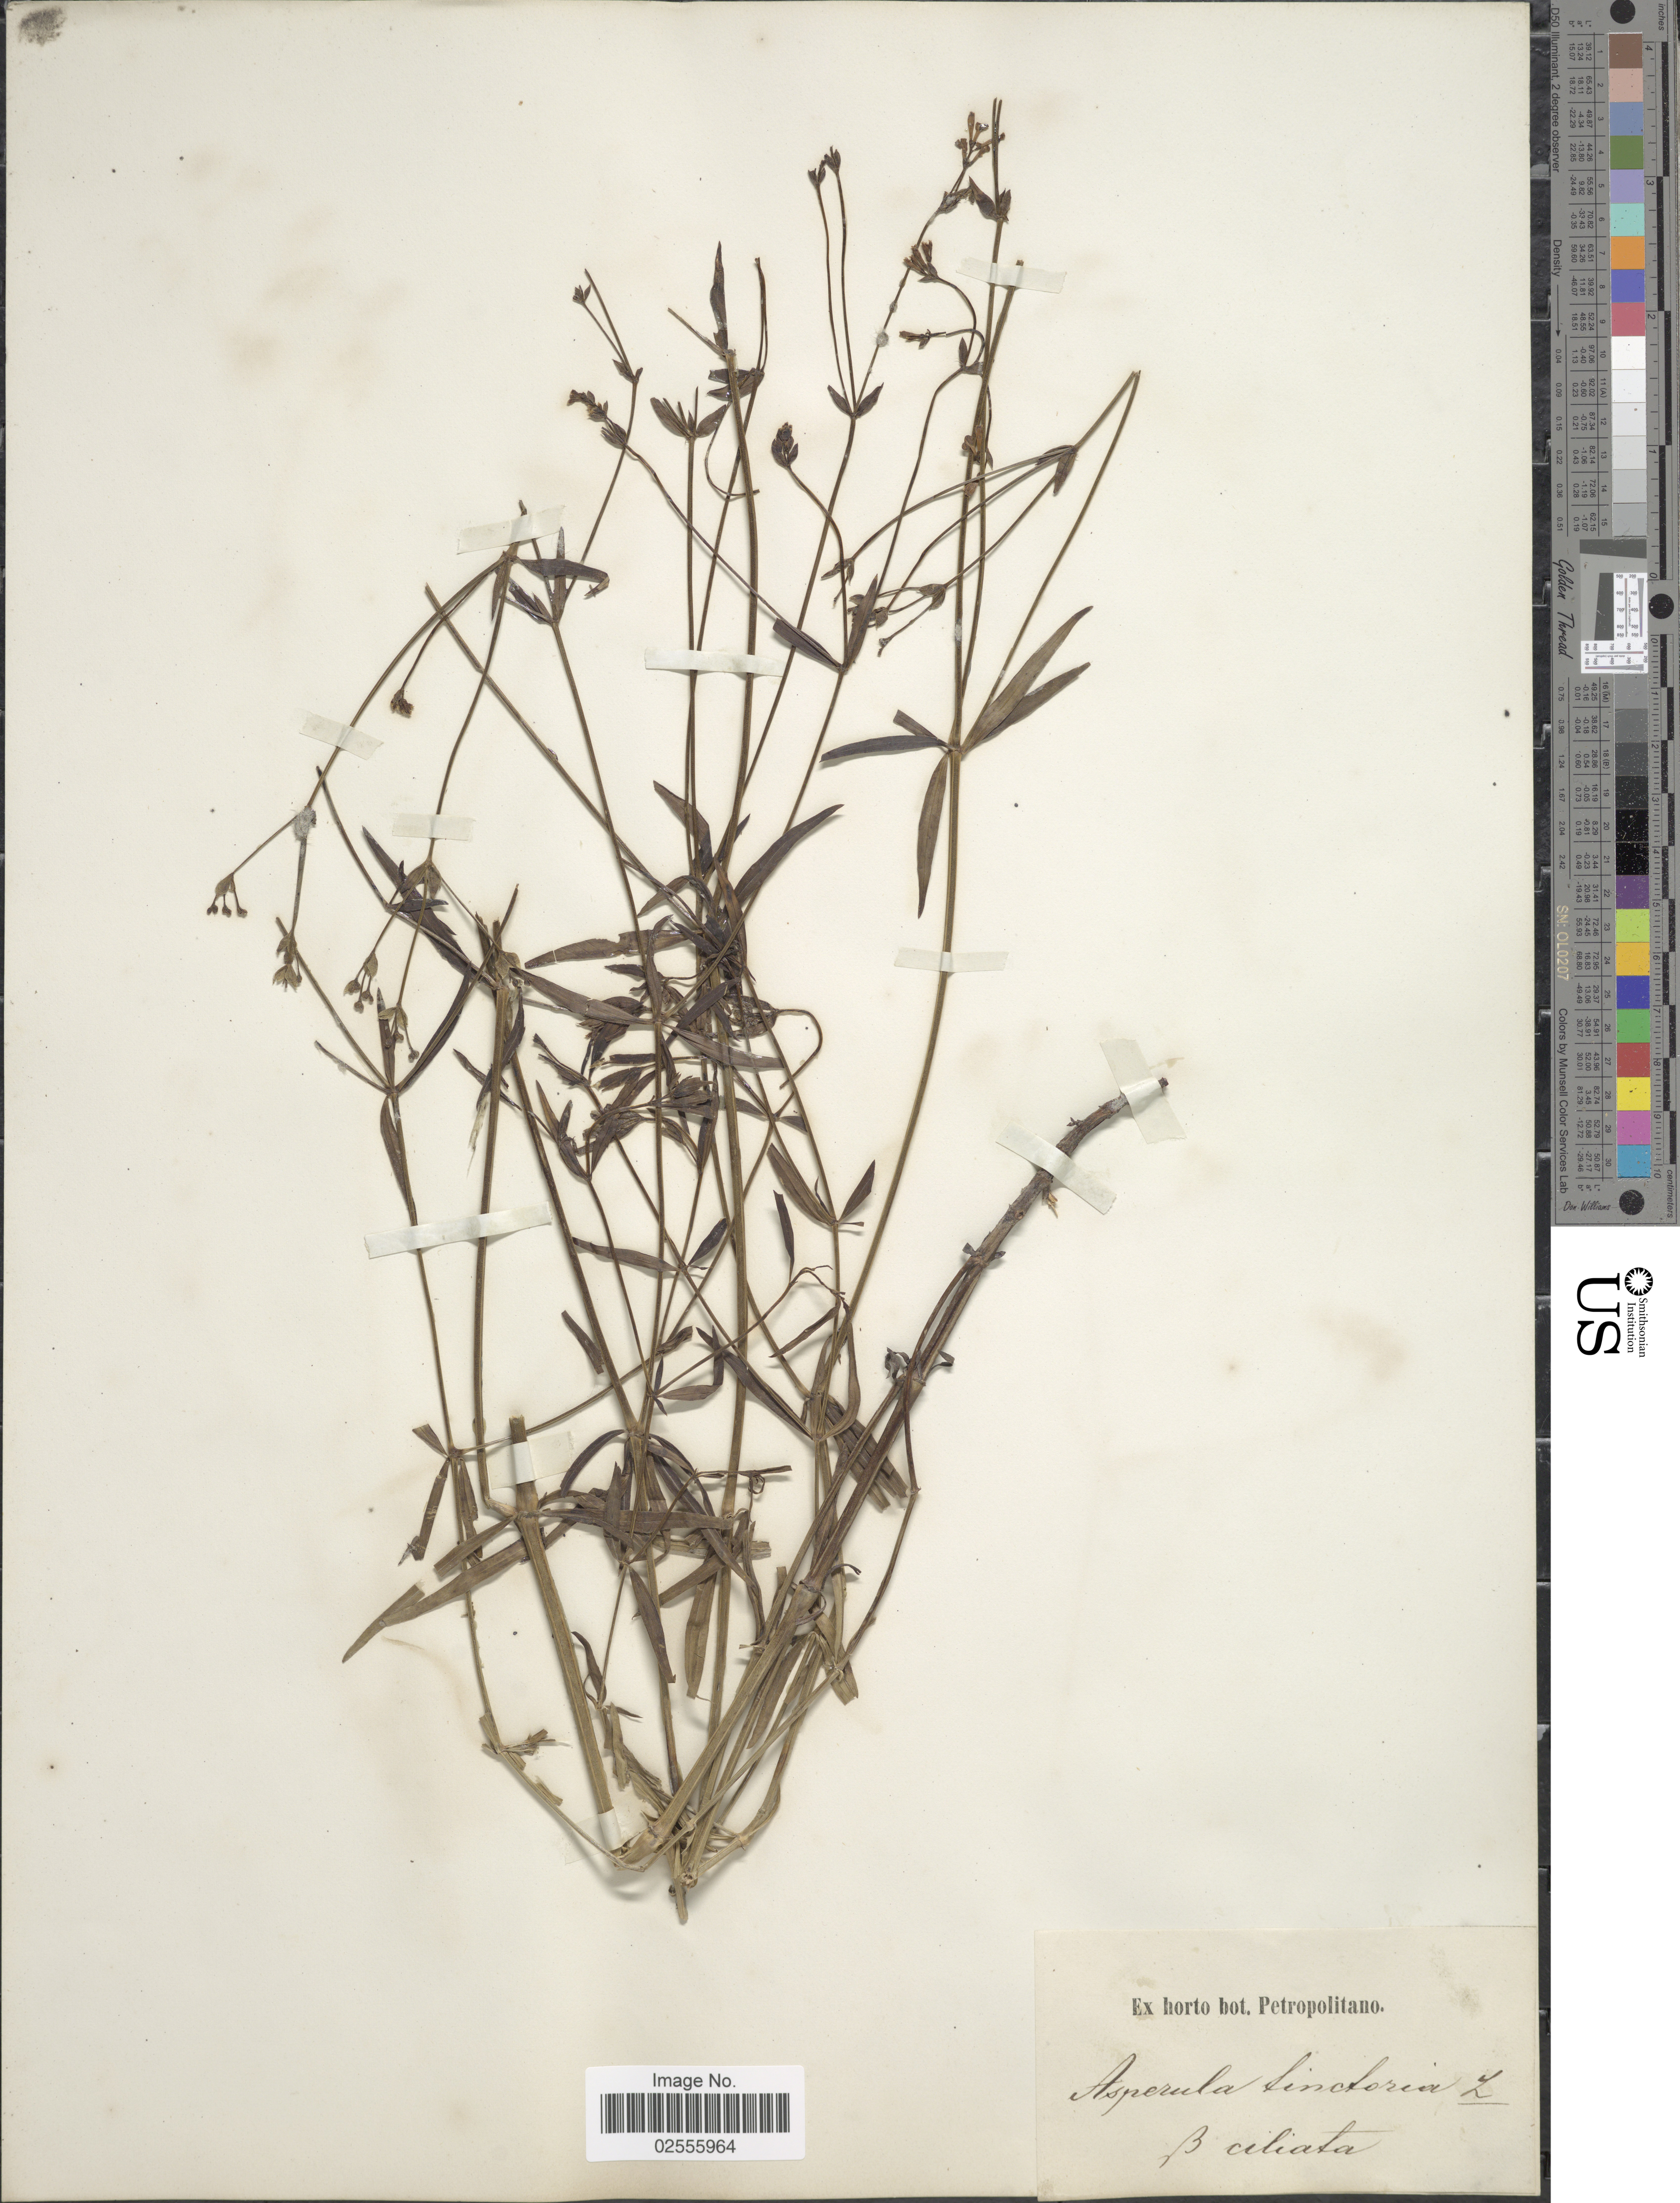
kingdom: Plantae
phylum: Tracheophyta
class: Magnoliopsida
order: Gentianales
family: Rubiaceae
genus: Asperula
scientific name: Asperula tinctoria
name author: L.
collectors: ex Horto Bot. Petropolitano